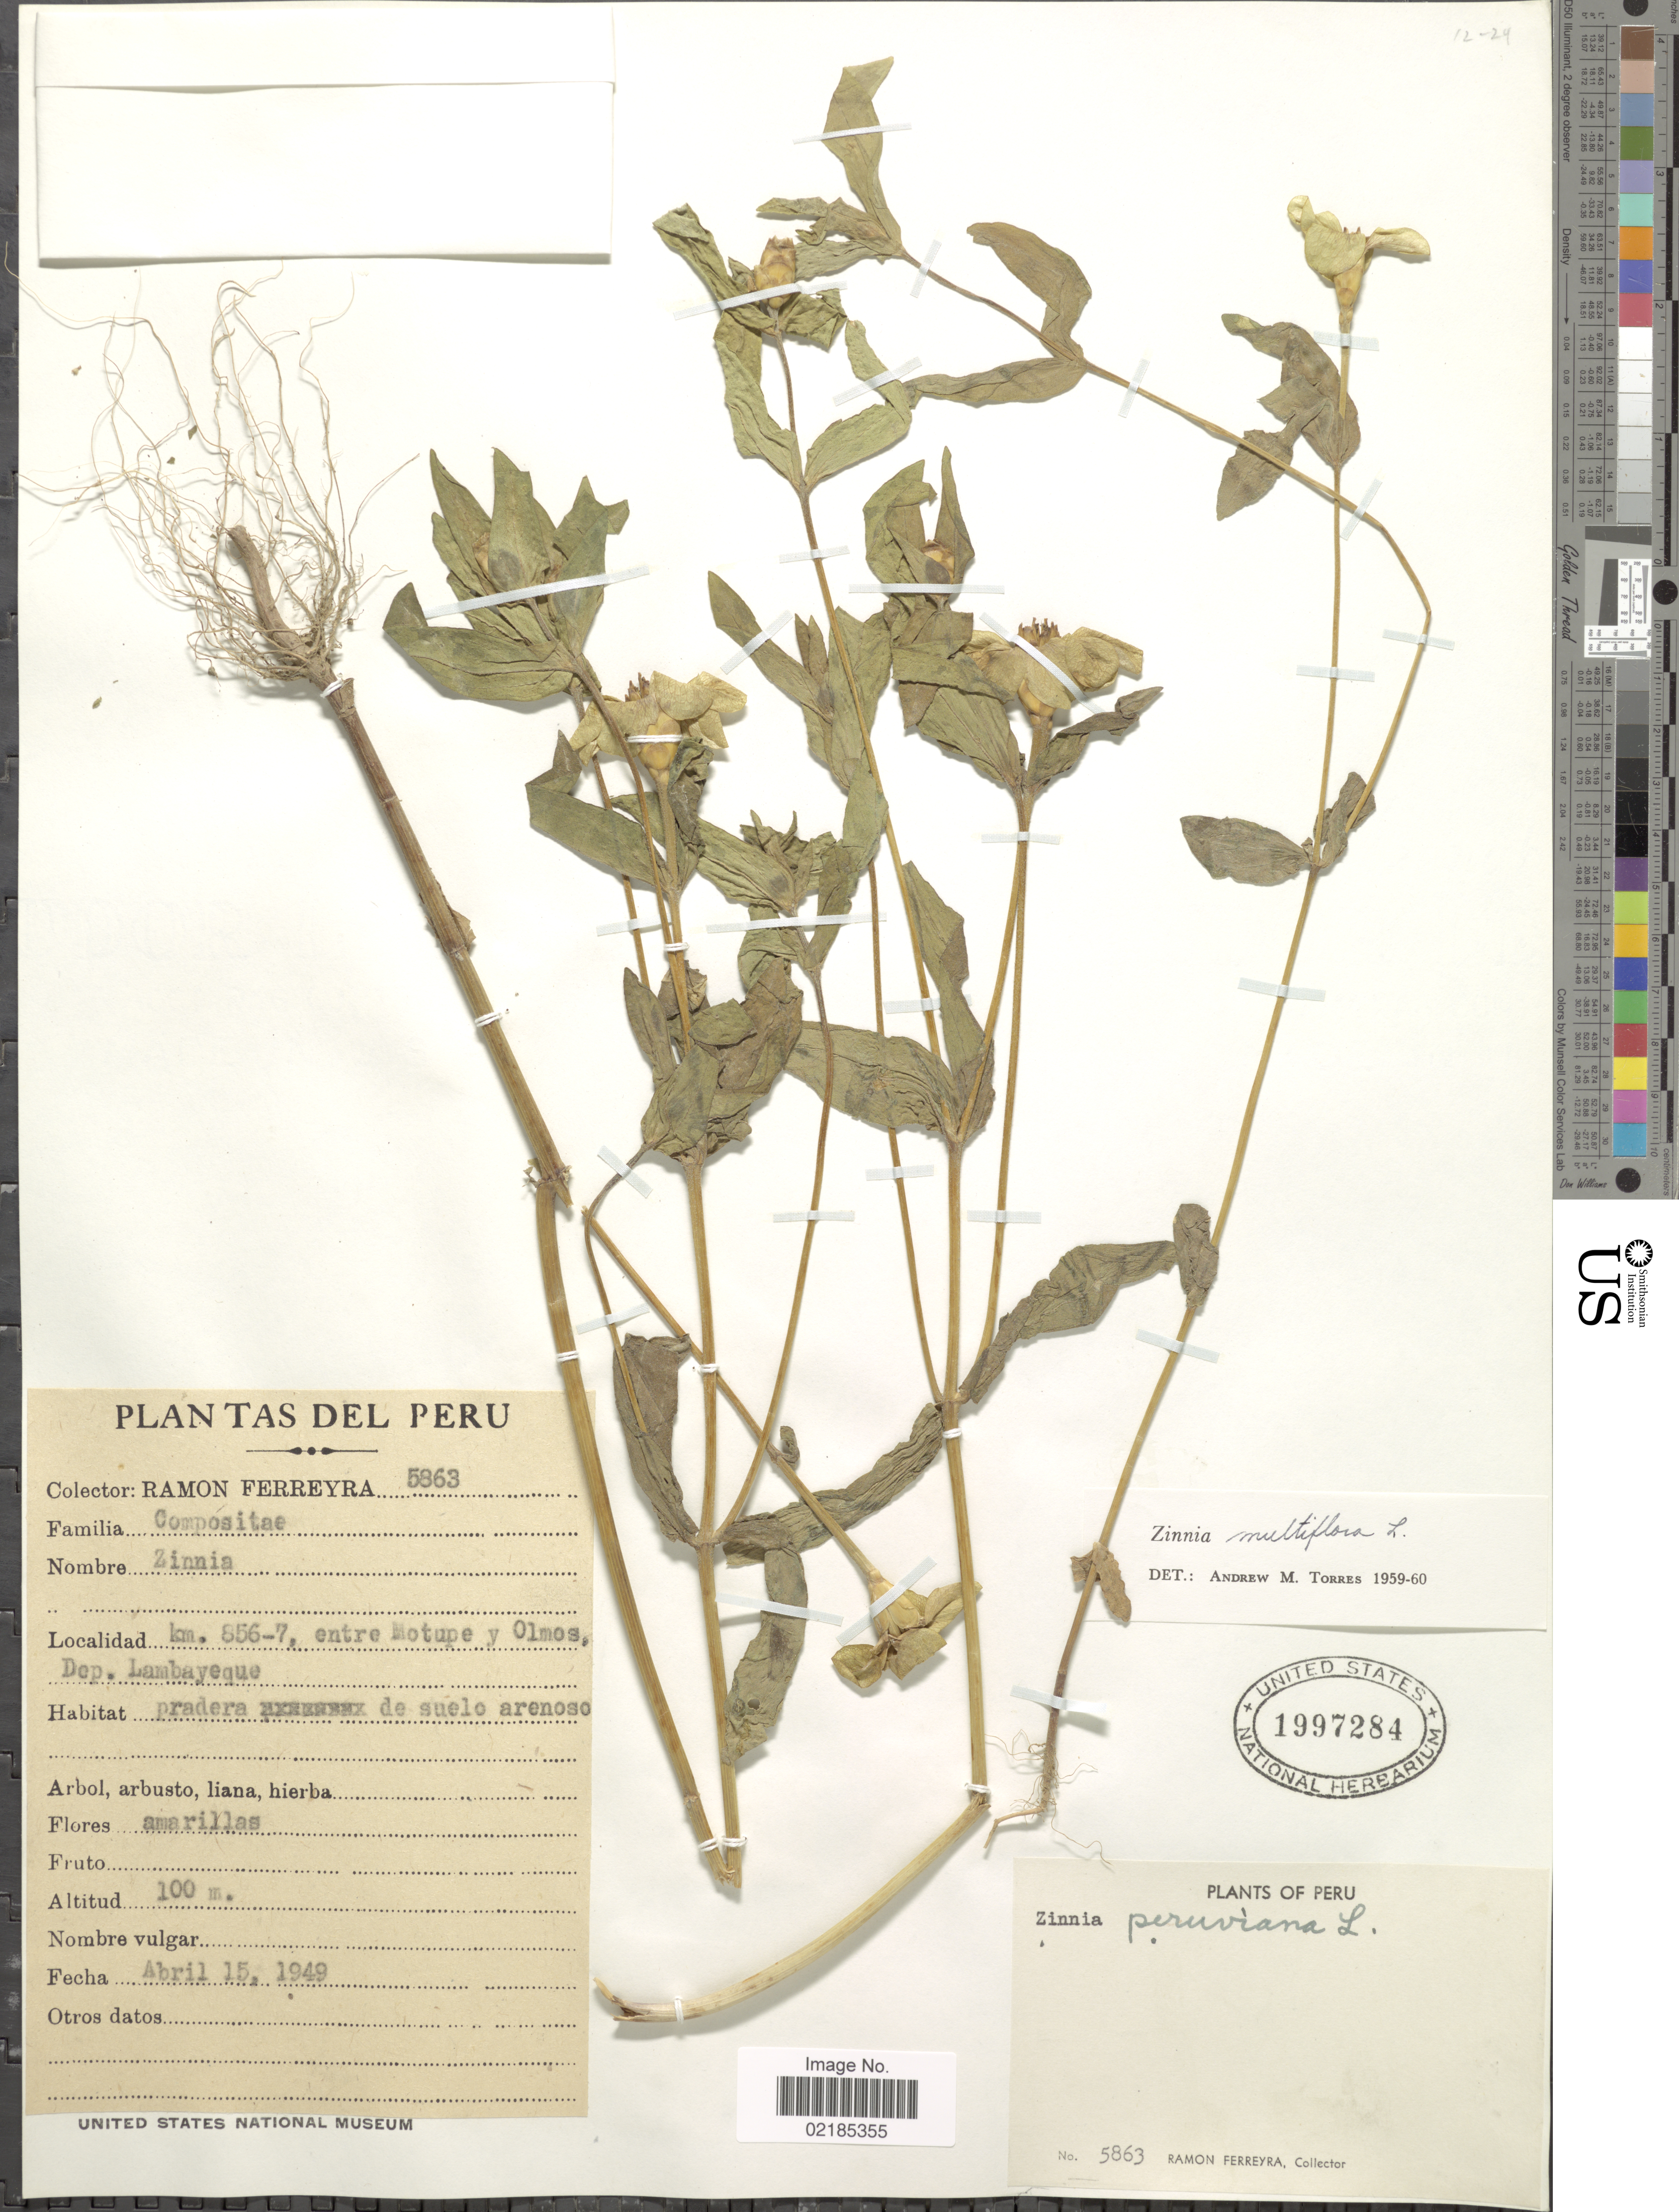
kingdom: Plantae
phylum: Tracheophyta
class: Magnoliopsida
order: Asterales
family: Asteraceae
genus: Zinnia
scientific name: Zinnia multiflora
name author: L.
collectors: R. A. Ferreyra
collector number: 5863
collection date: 1949-04-15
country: Peru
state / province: Lambayeque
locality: Km. 856-7 entre Motupe y Olmos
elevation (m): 100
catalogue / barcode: US 1997284